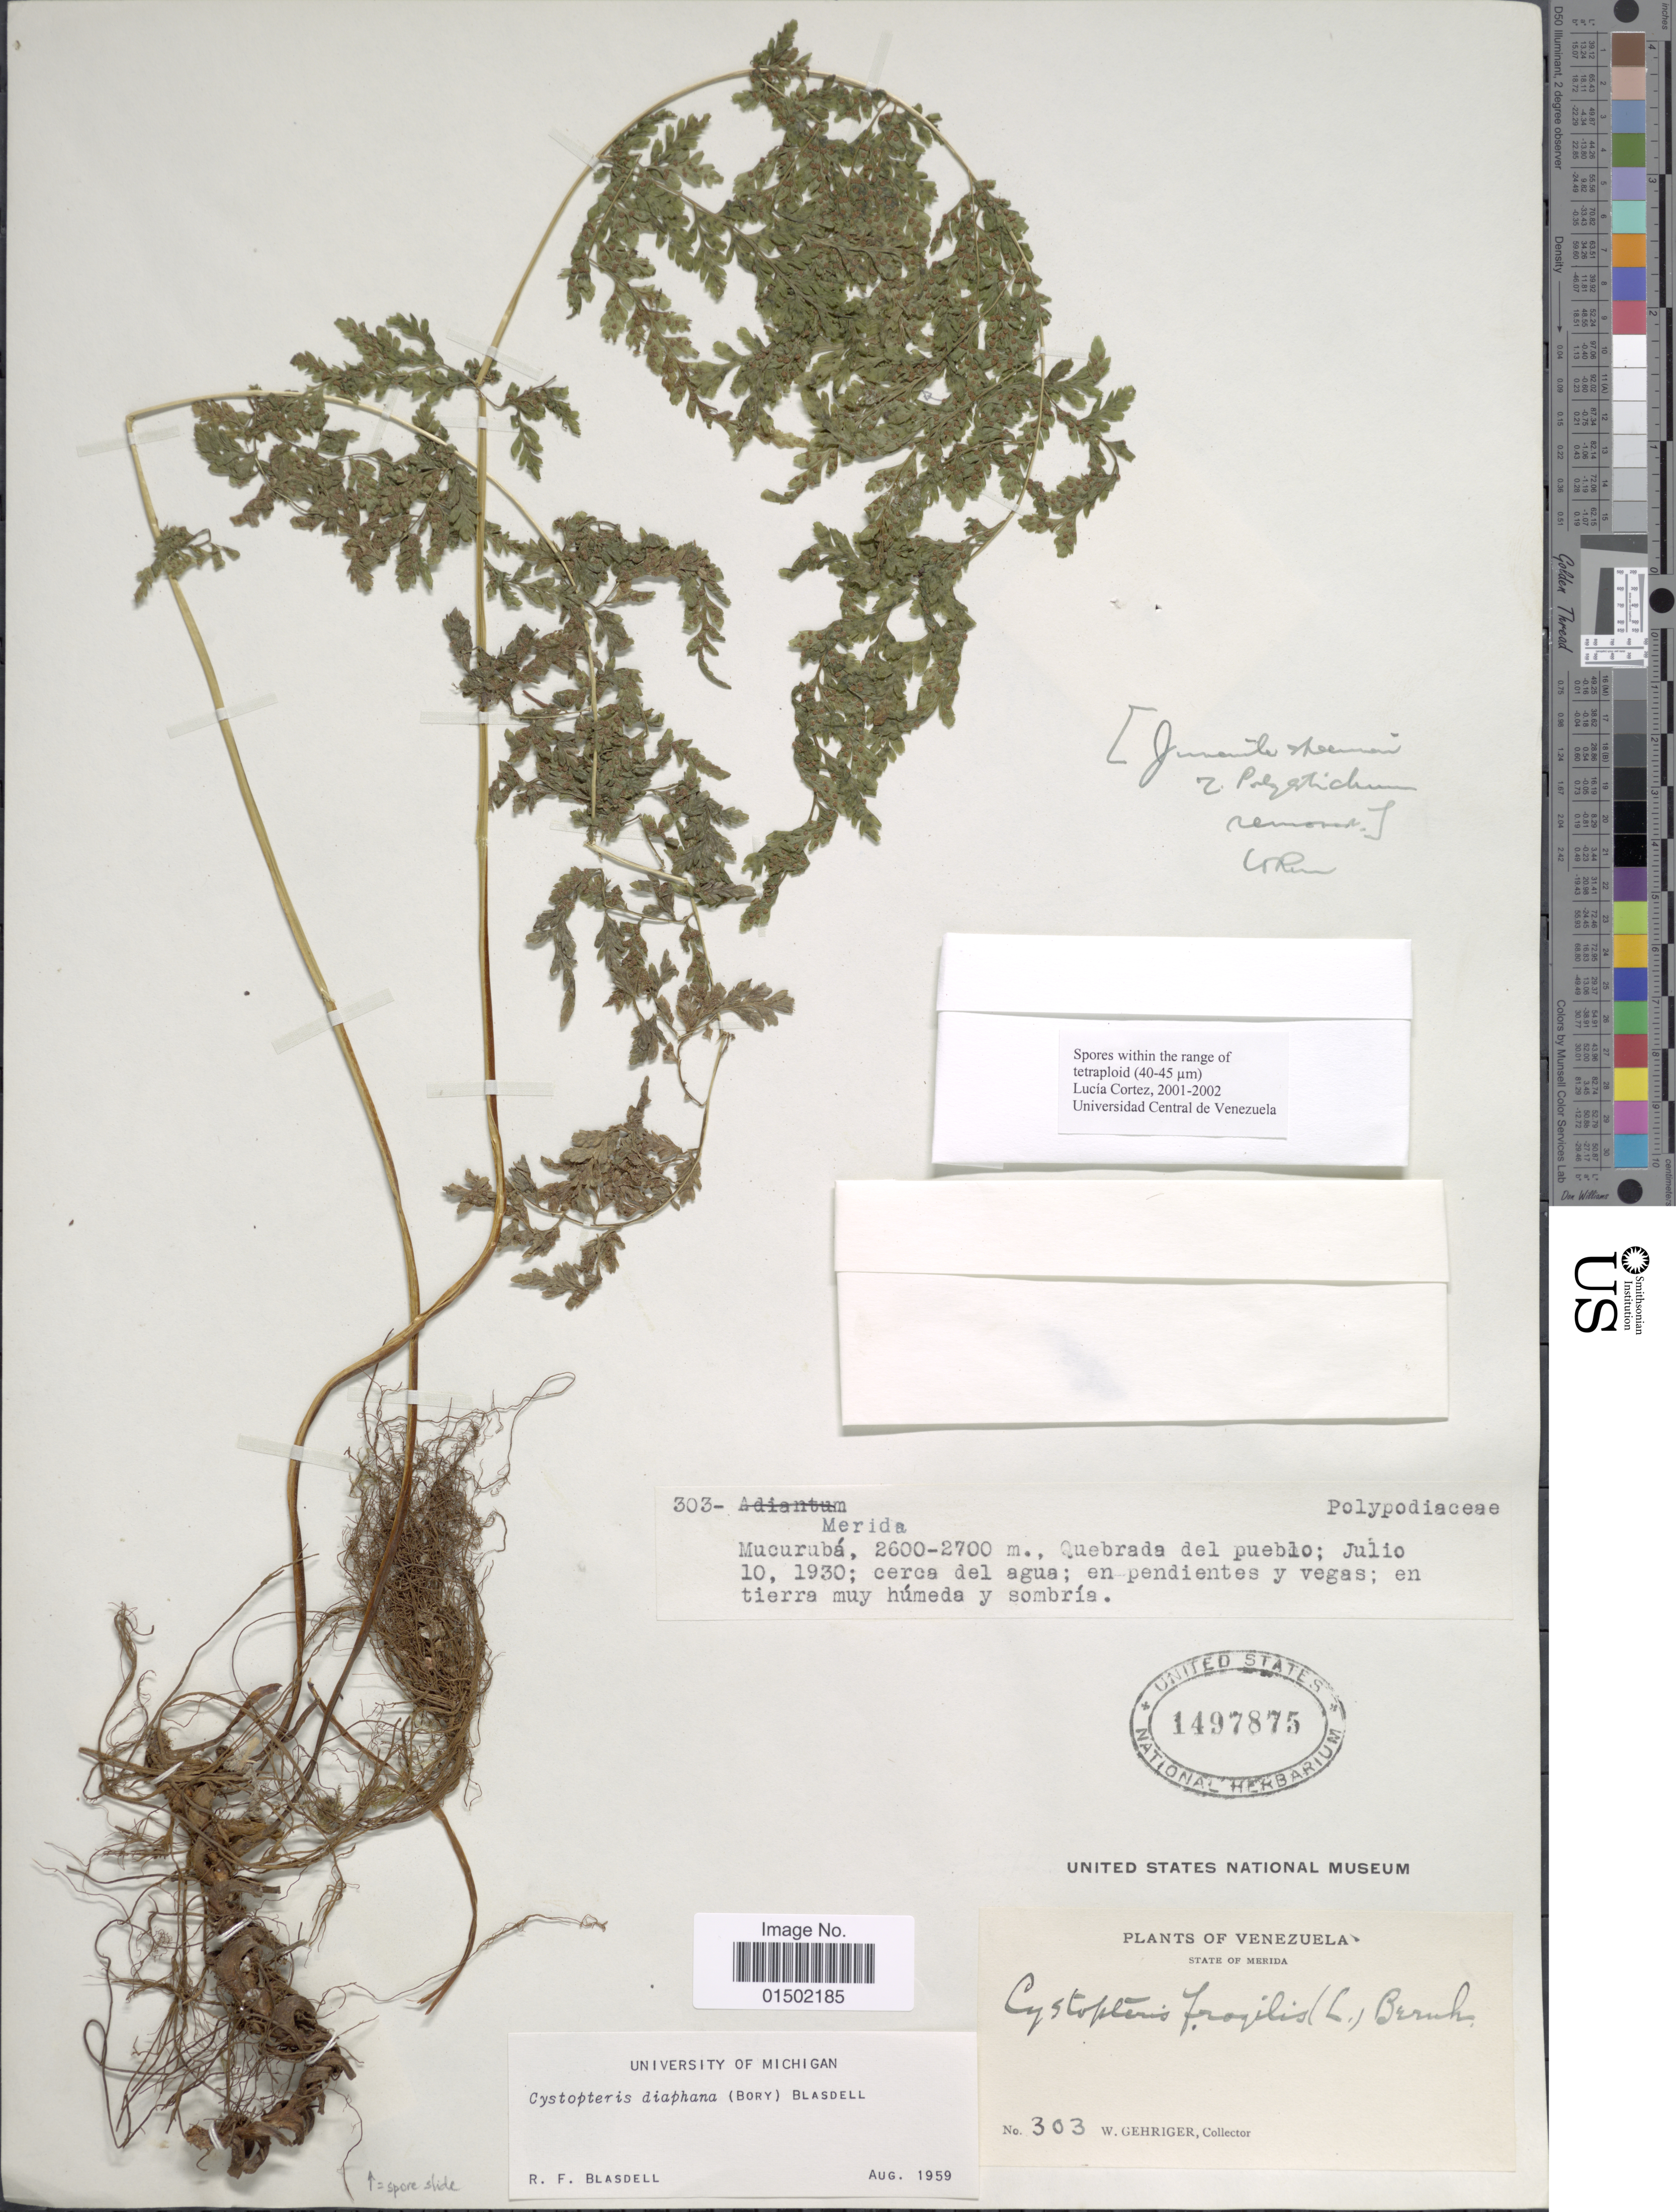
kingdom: Plantae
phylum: Tracheophyta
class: Polypodiopsida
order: Polypodiales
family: Cystopteridaceae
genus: Cystopteris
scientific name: Cystopteris diaphana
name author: (Bory) Blasdell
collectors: W. Gehriger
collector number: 303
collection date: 1930-07-10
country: Venezuela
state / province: Mérida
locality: Mucuruba, Quebrada del pueblo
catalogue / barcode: US 1497875